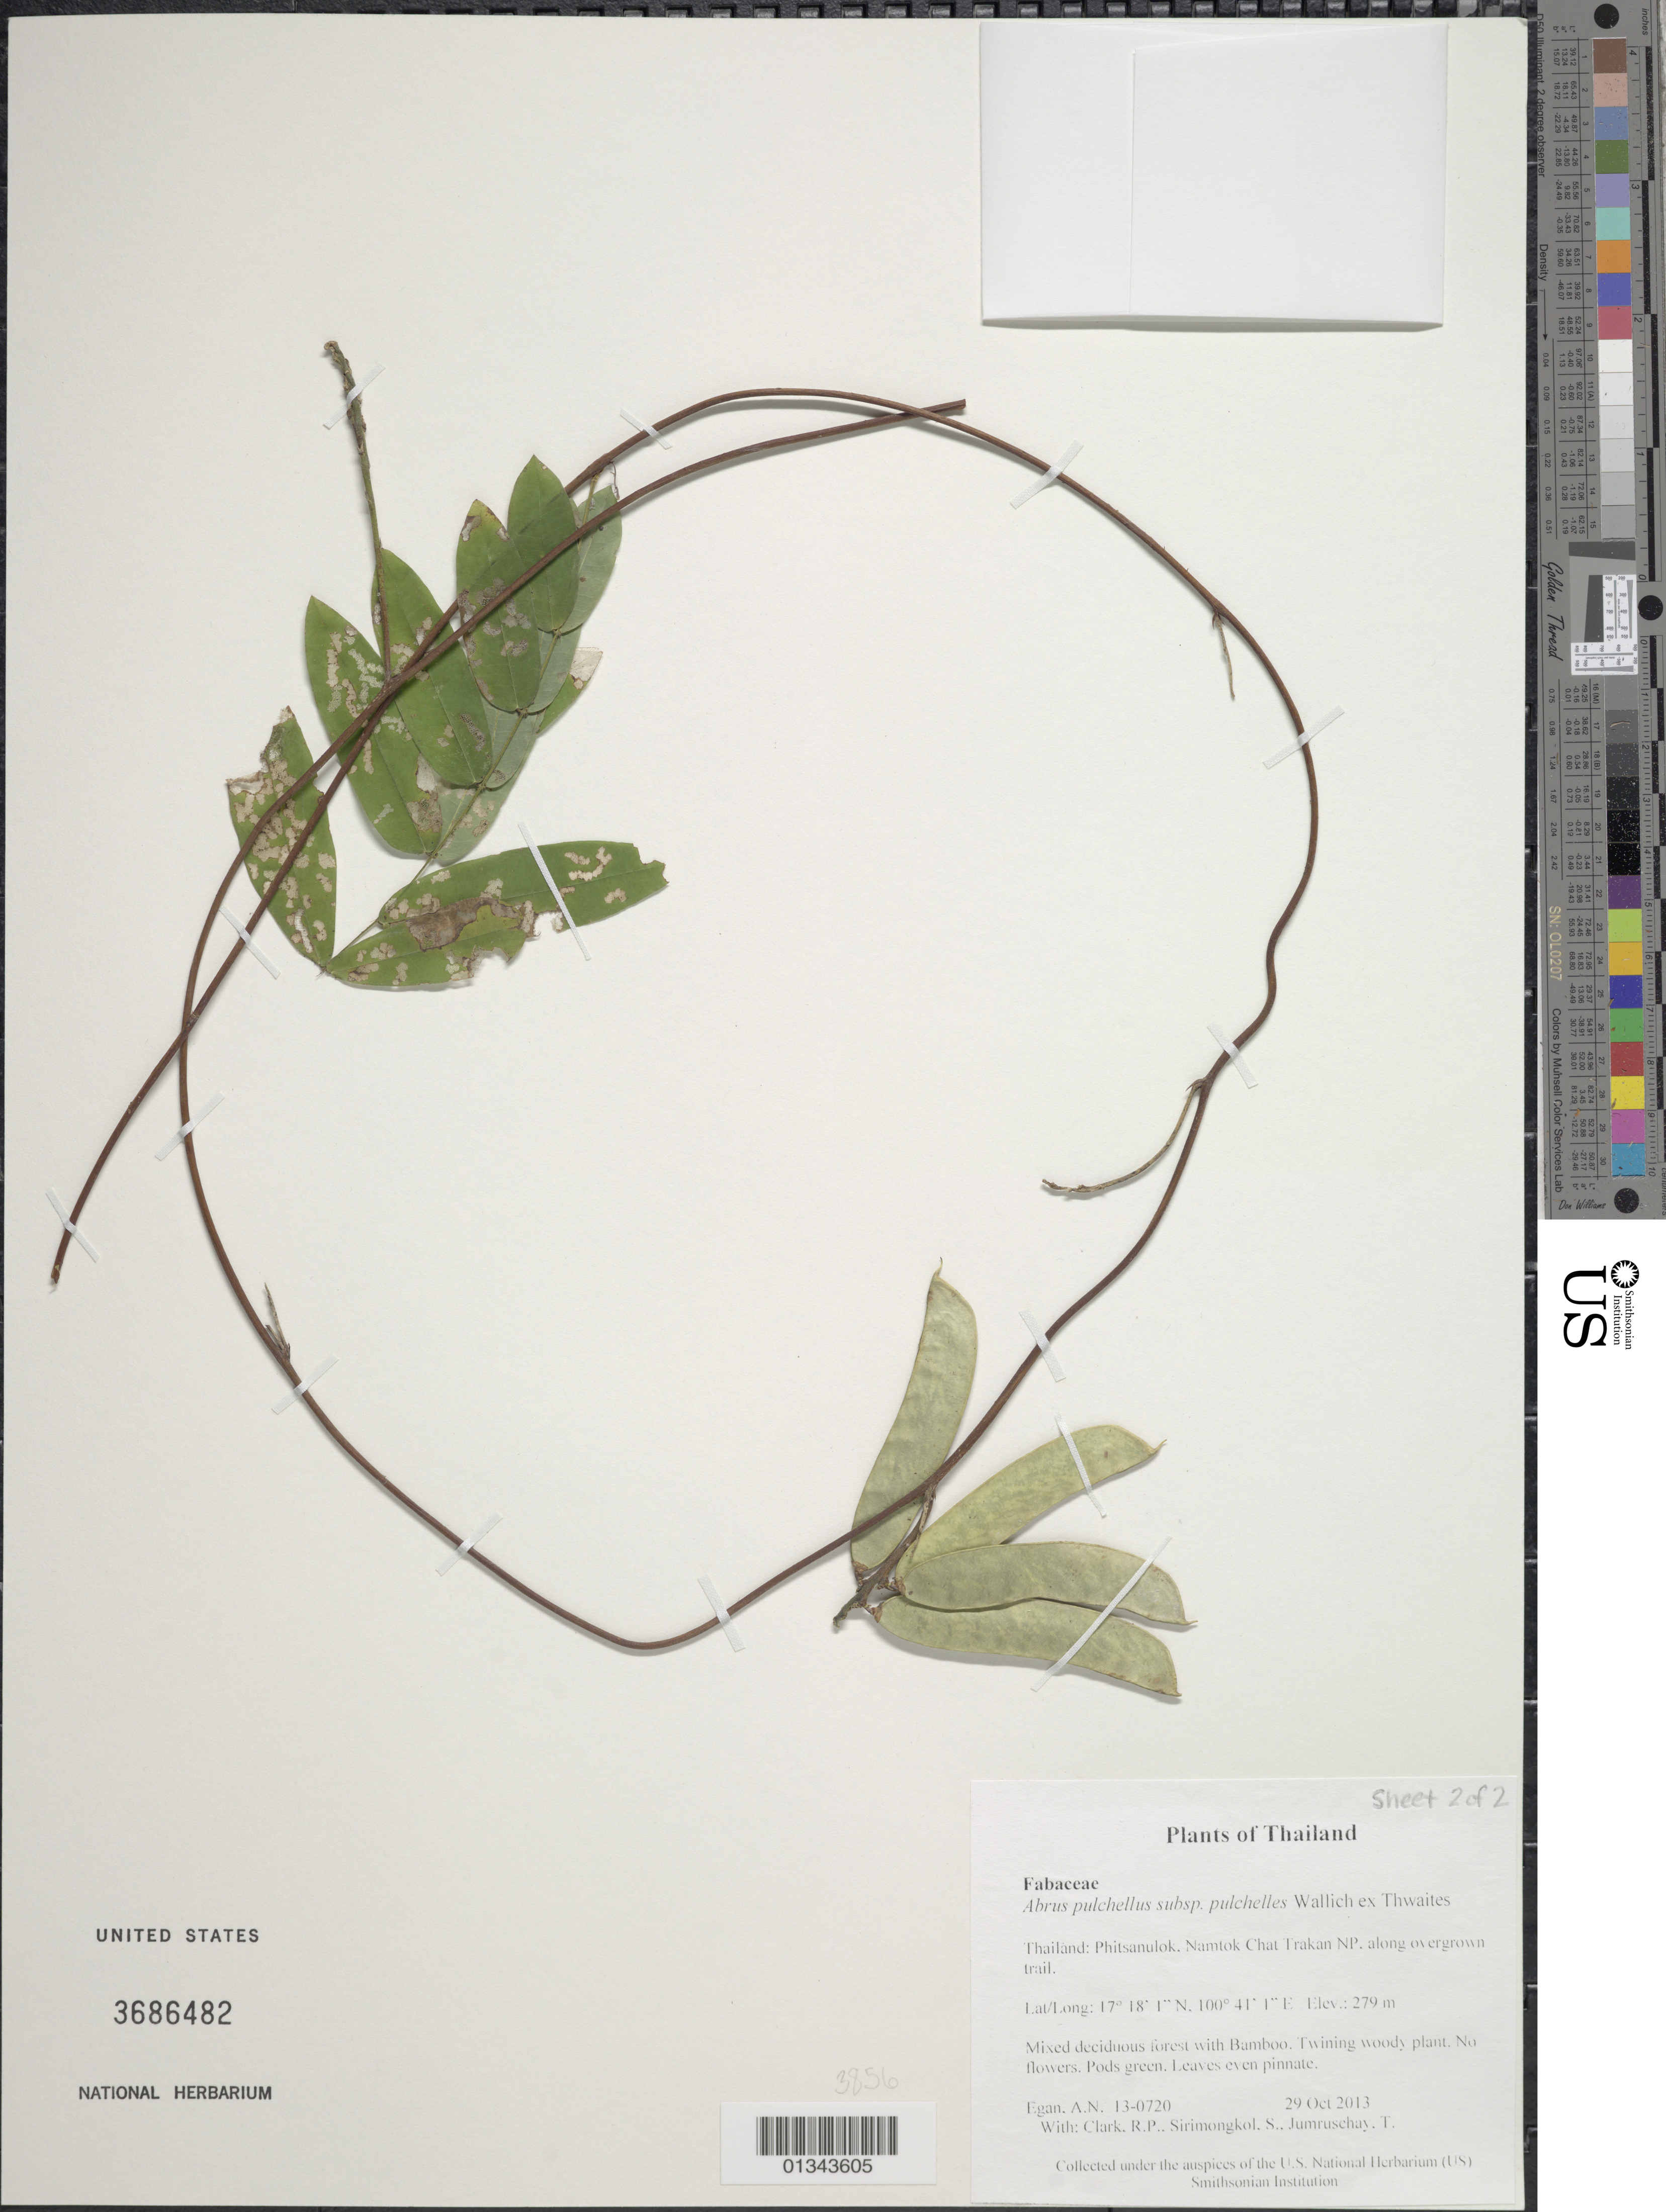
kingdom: Plantae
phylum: Tracheophyta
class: Magnoliopsida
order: Fabales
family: Fabaceae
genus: Abrus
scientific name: Abrus pulchellus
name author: Wall.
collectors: A. N. Egan, R. P. Clark, S. Sirimongkol & T. Jumruschay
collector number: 13-0720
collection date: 2013-10-29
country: Thailand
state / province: Phitsanulok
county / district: Chat Trakan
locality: Namtok Chat Trakan NP, along overgrown trail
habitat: Mixed deciduous forest with Bamboo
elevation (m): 279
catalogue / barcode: US 3686482